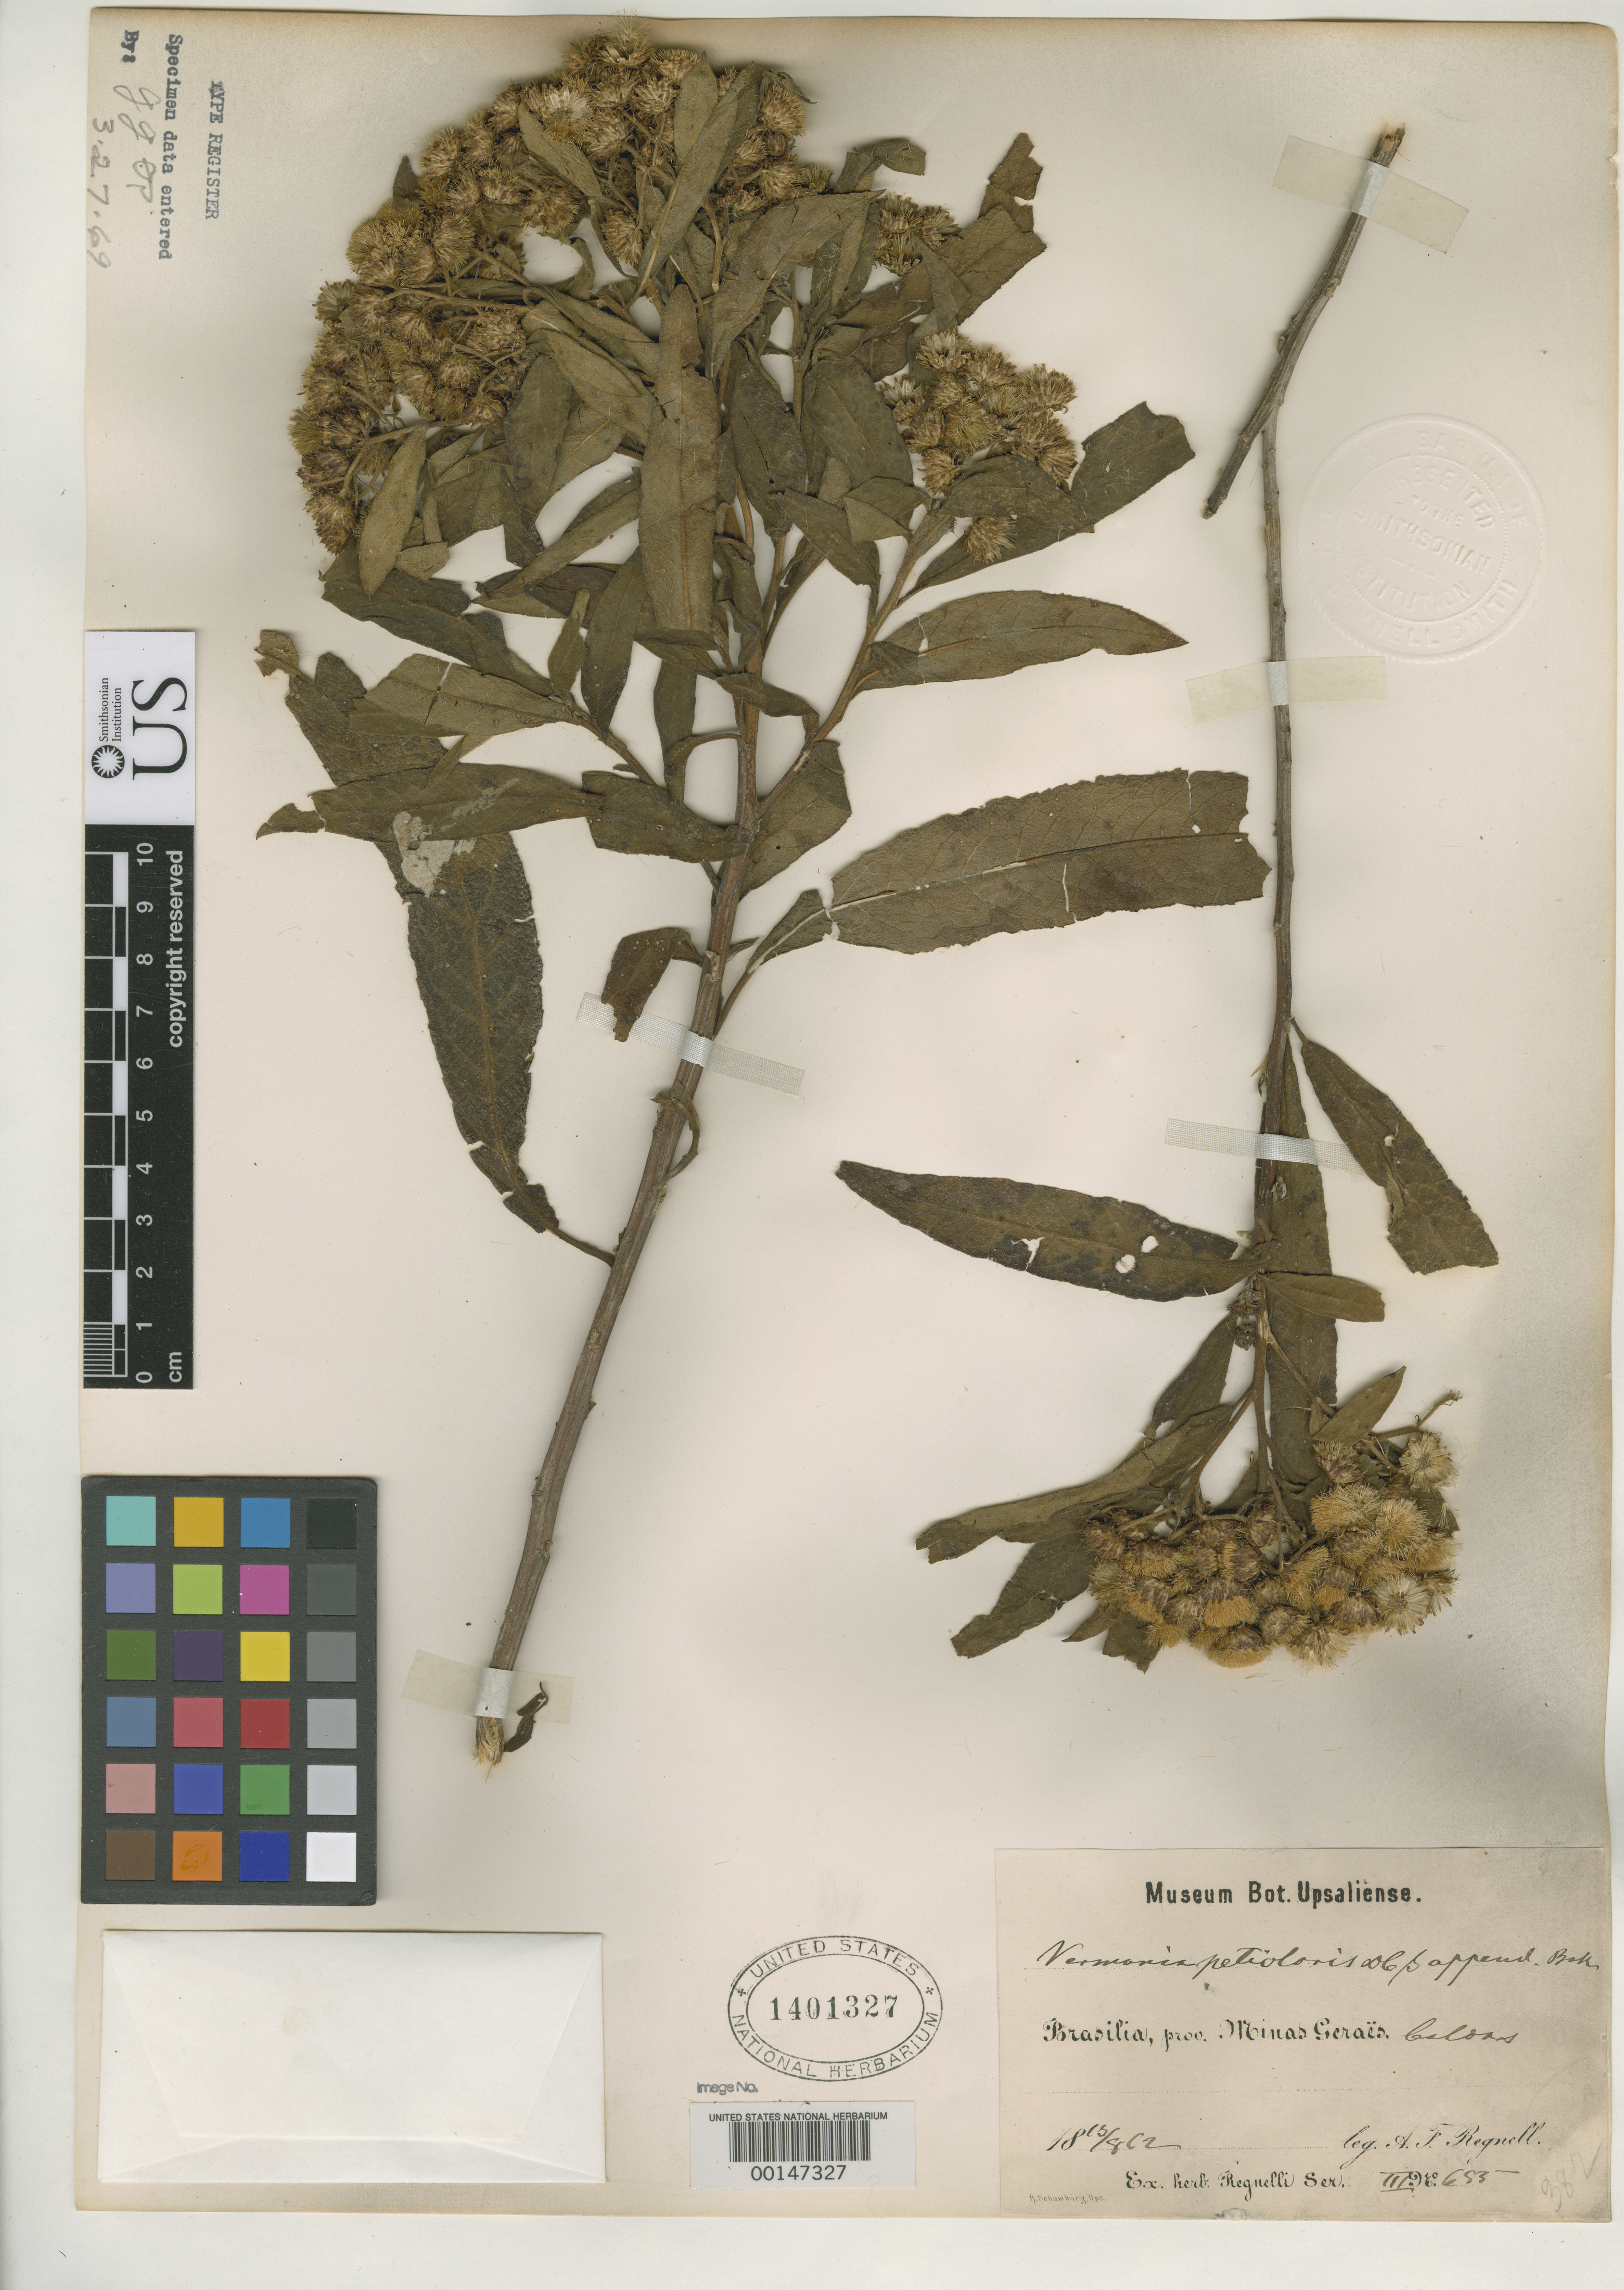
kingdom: Plantae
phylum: Tracheophyta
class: Magnoliopsida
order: Asterales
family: Asteraceae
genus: Vernonia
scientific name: Vernonia petiolaris var. appendiculata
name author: Baker in Mart.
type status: Isotype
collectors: A. F. Regnell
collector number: III 655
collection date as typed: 1862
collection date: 1862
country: Brazil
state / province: Minas Gerais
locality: Caldas.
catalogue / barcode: US 1401327